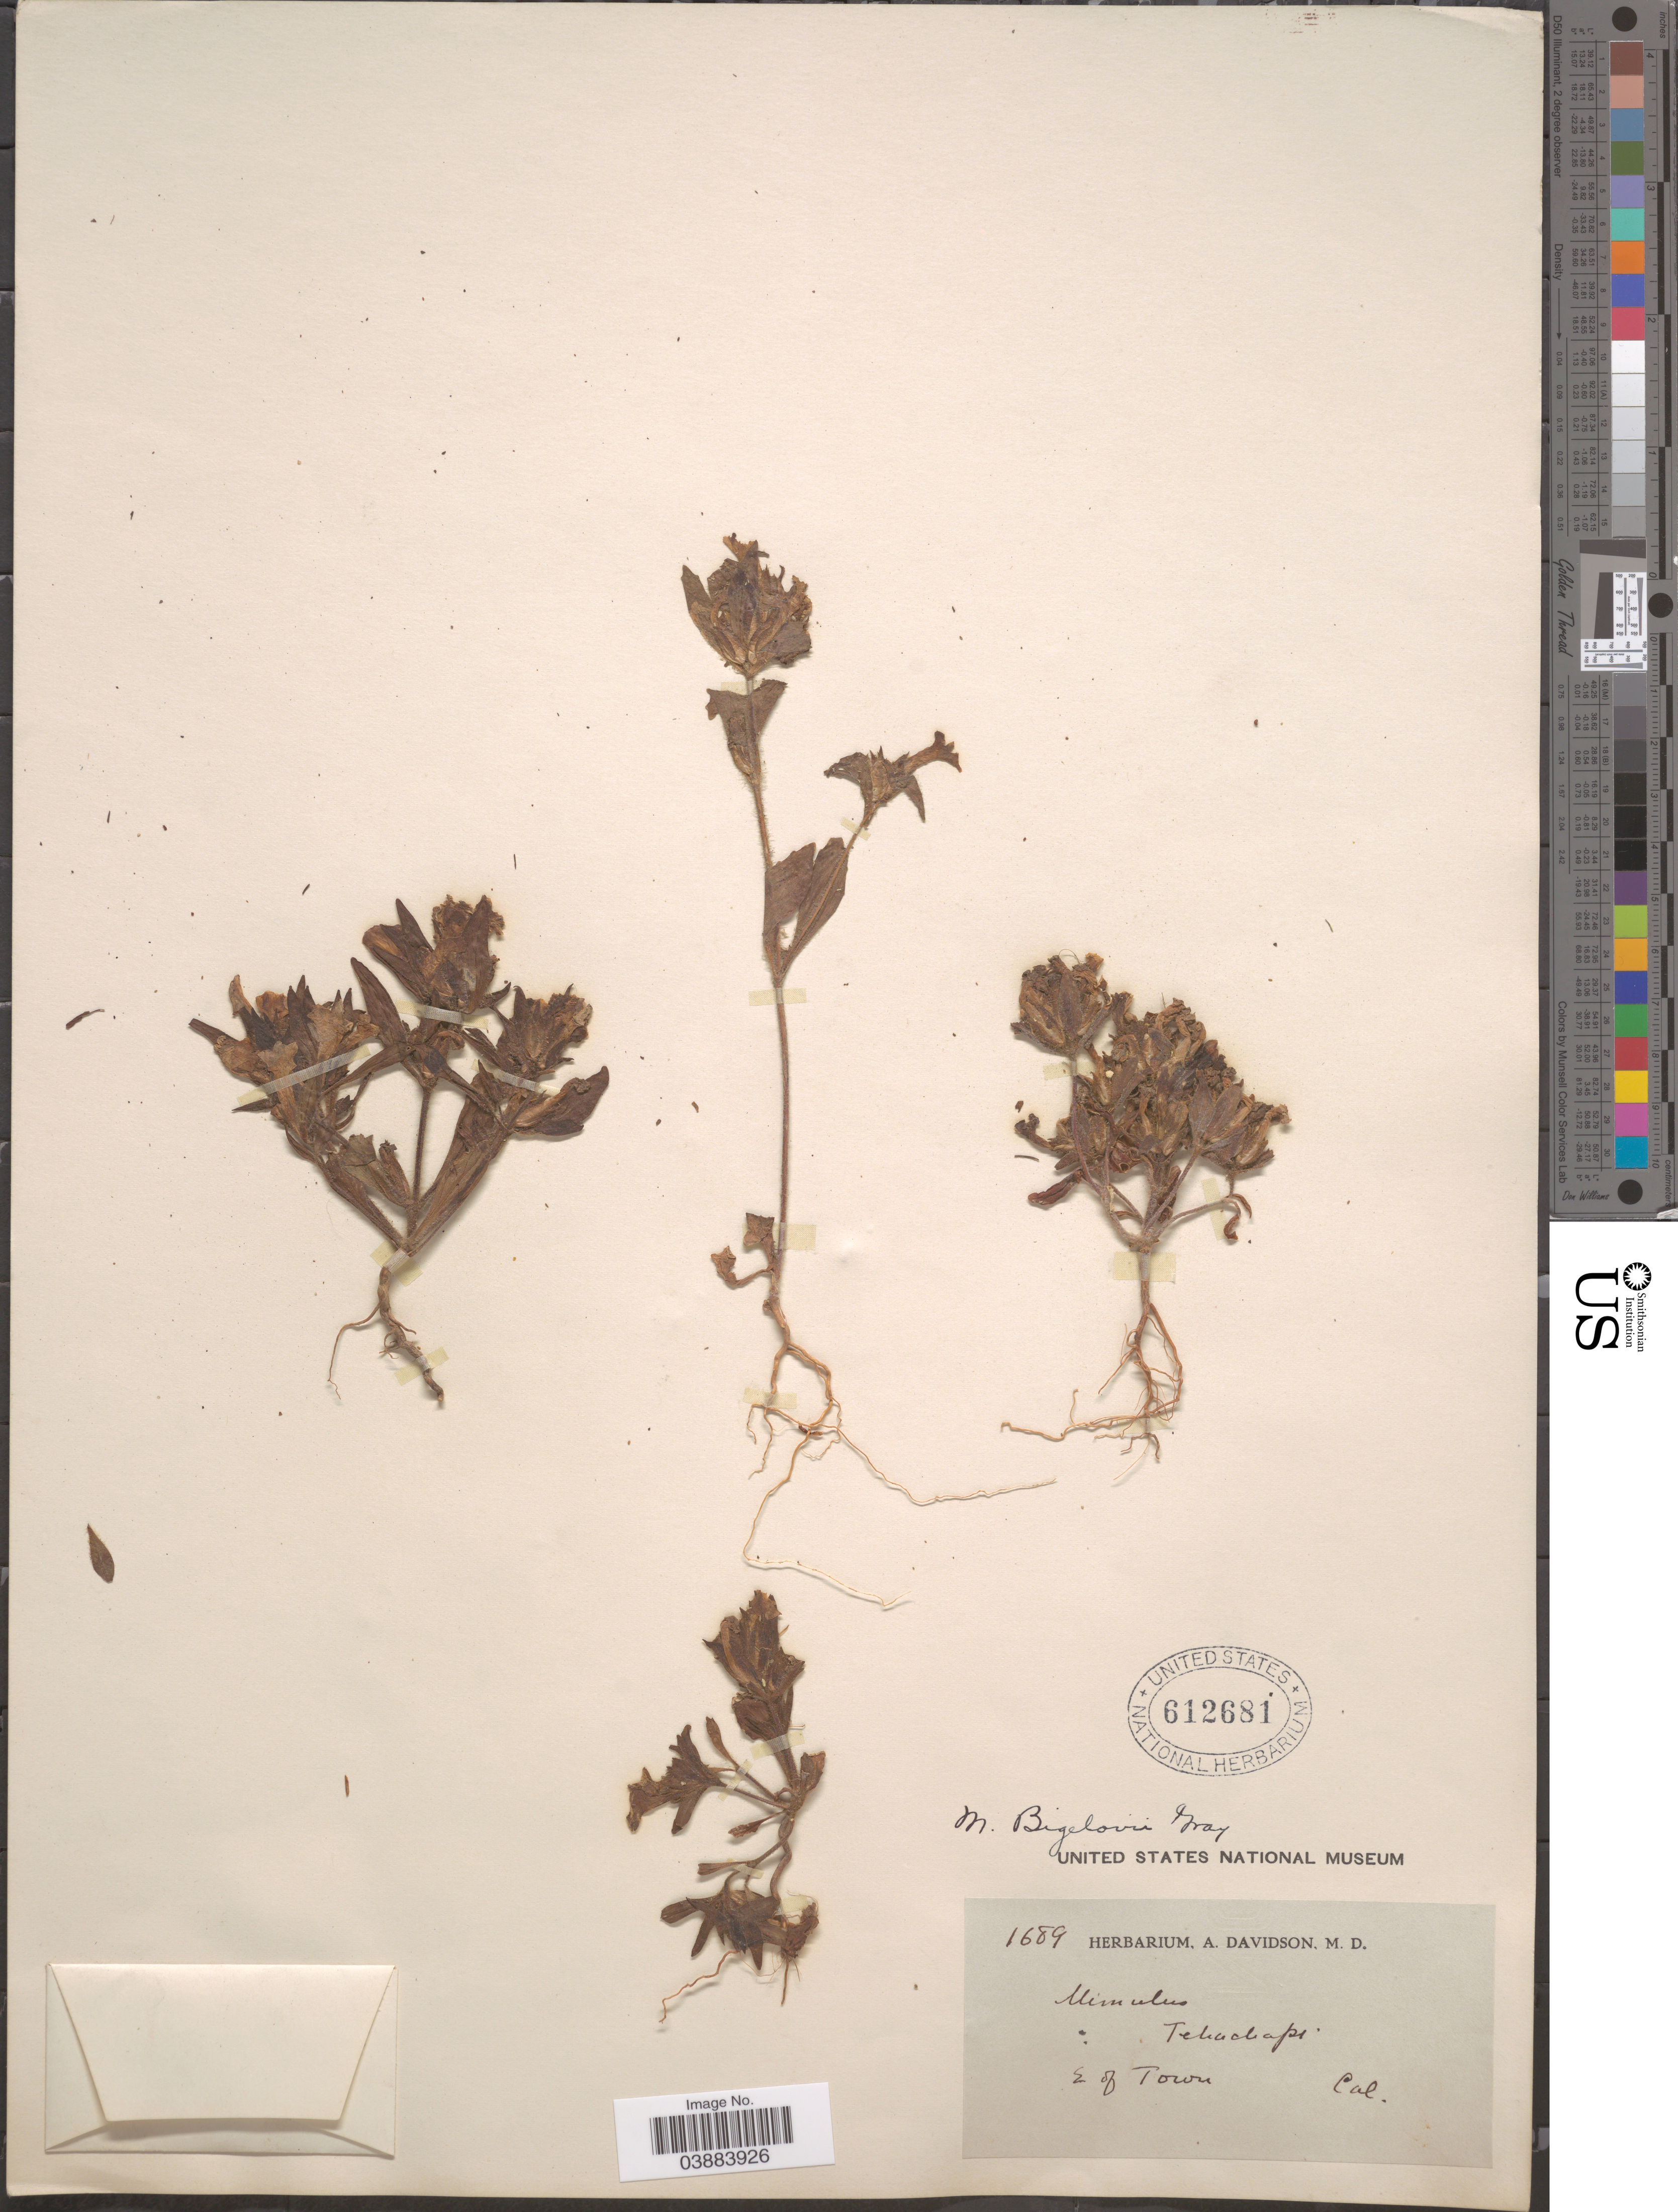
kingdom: Plantae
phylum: Tracheophyta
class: Magnoliopsida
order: Lamiales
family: Phrymaceae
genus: Eunanus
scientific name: Eunanus bigelovii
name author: A. Gray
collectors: ex herb. A. Davidson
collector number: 1689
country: United States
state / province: California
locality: E of Town.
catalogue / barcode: US 612681